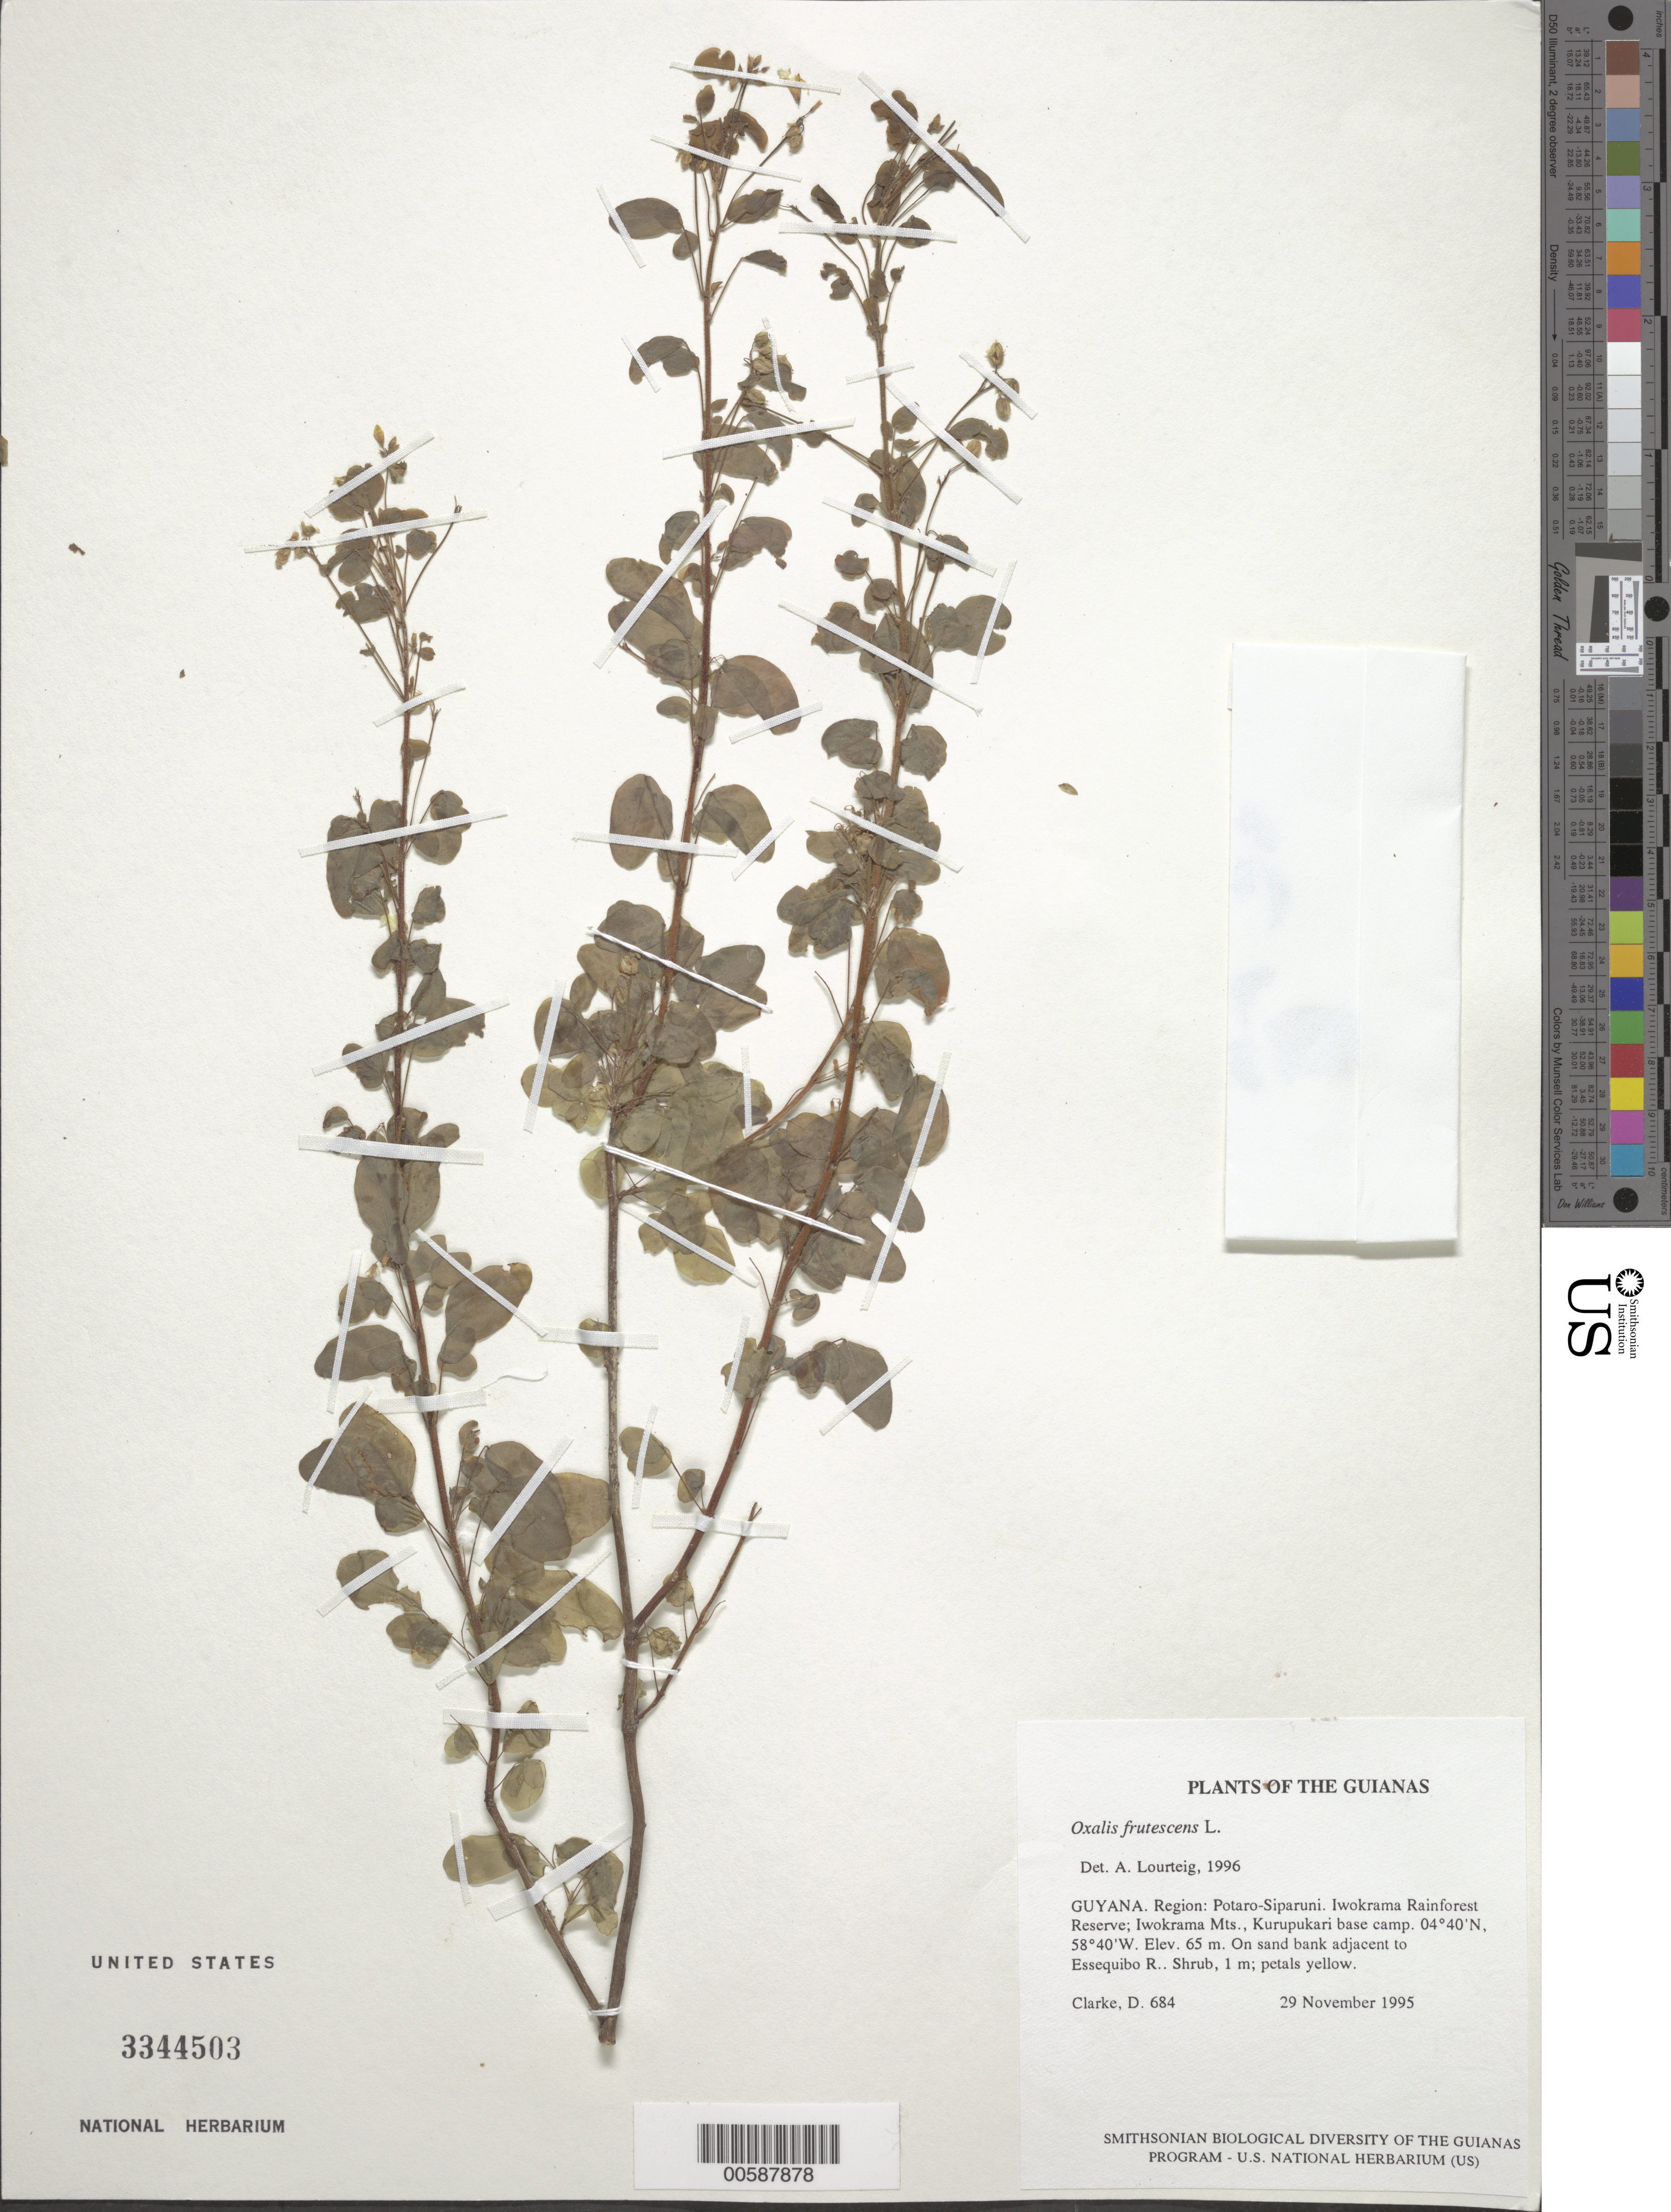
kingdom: Plantae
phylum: Tracheophyta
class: Magnoliopsida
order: Oxalidales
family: Oxalidaceae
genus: Oxalis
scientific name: Oxalis frutescens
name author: L.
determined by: Lourteig, A.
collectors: H. D. Clarke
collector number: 684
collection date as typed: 29 November 1995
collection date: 1995-11-29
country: Guyana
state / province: Potaro-Siparuni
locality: Iwokrama Rainforest Reserve; Iwokrama Mts., Kurupukari base camp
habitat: On sand bank adjacent to Essequibo R.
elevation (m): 65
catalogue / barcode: US 3344503